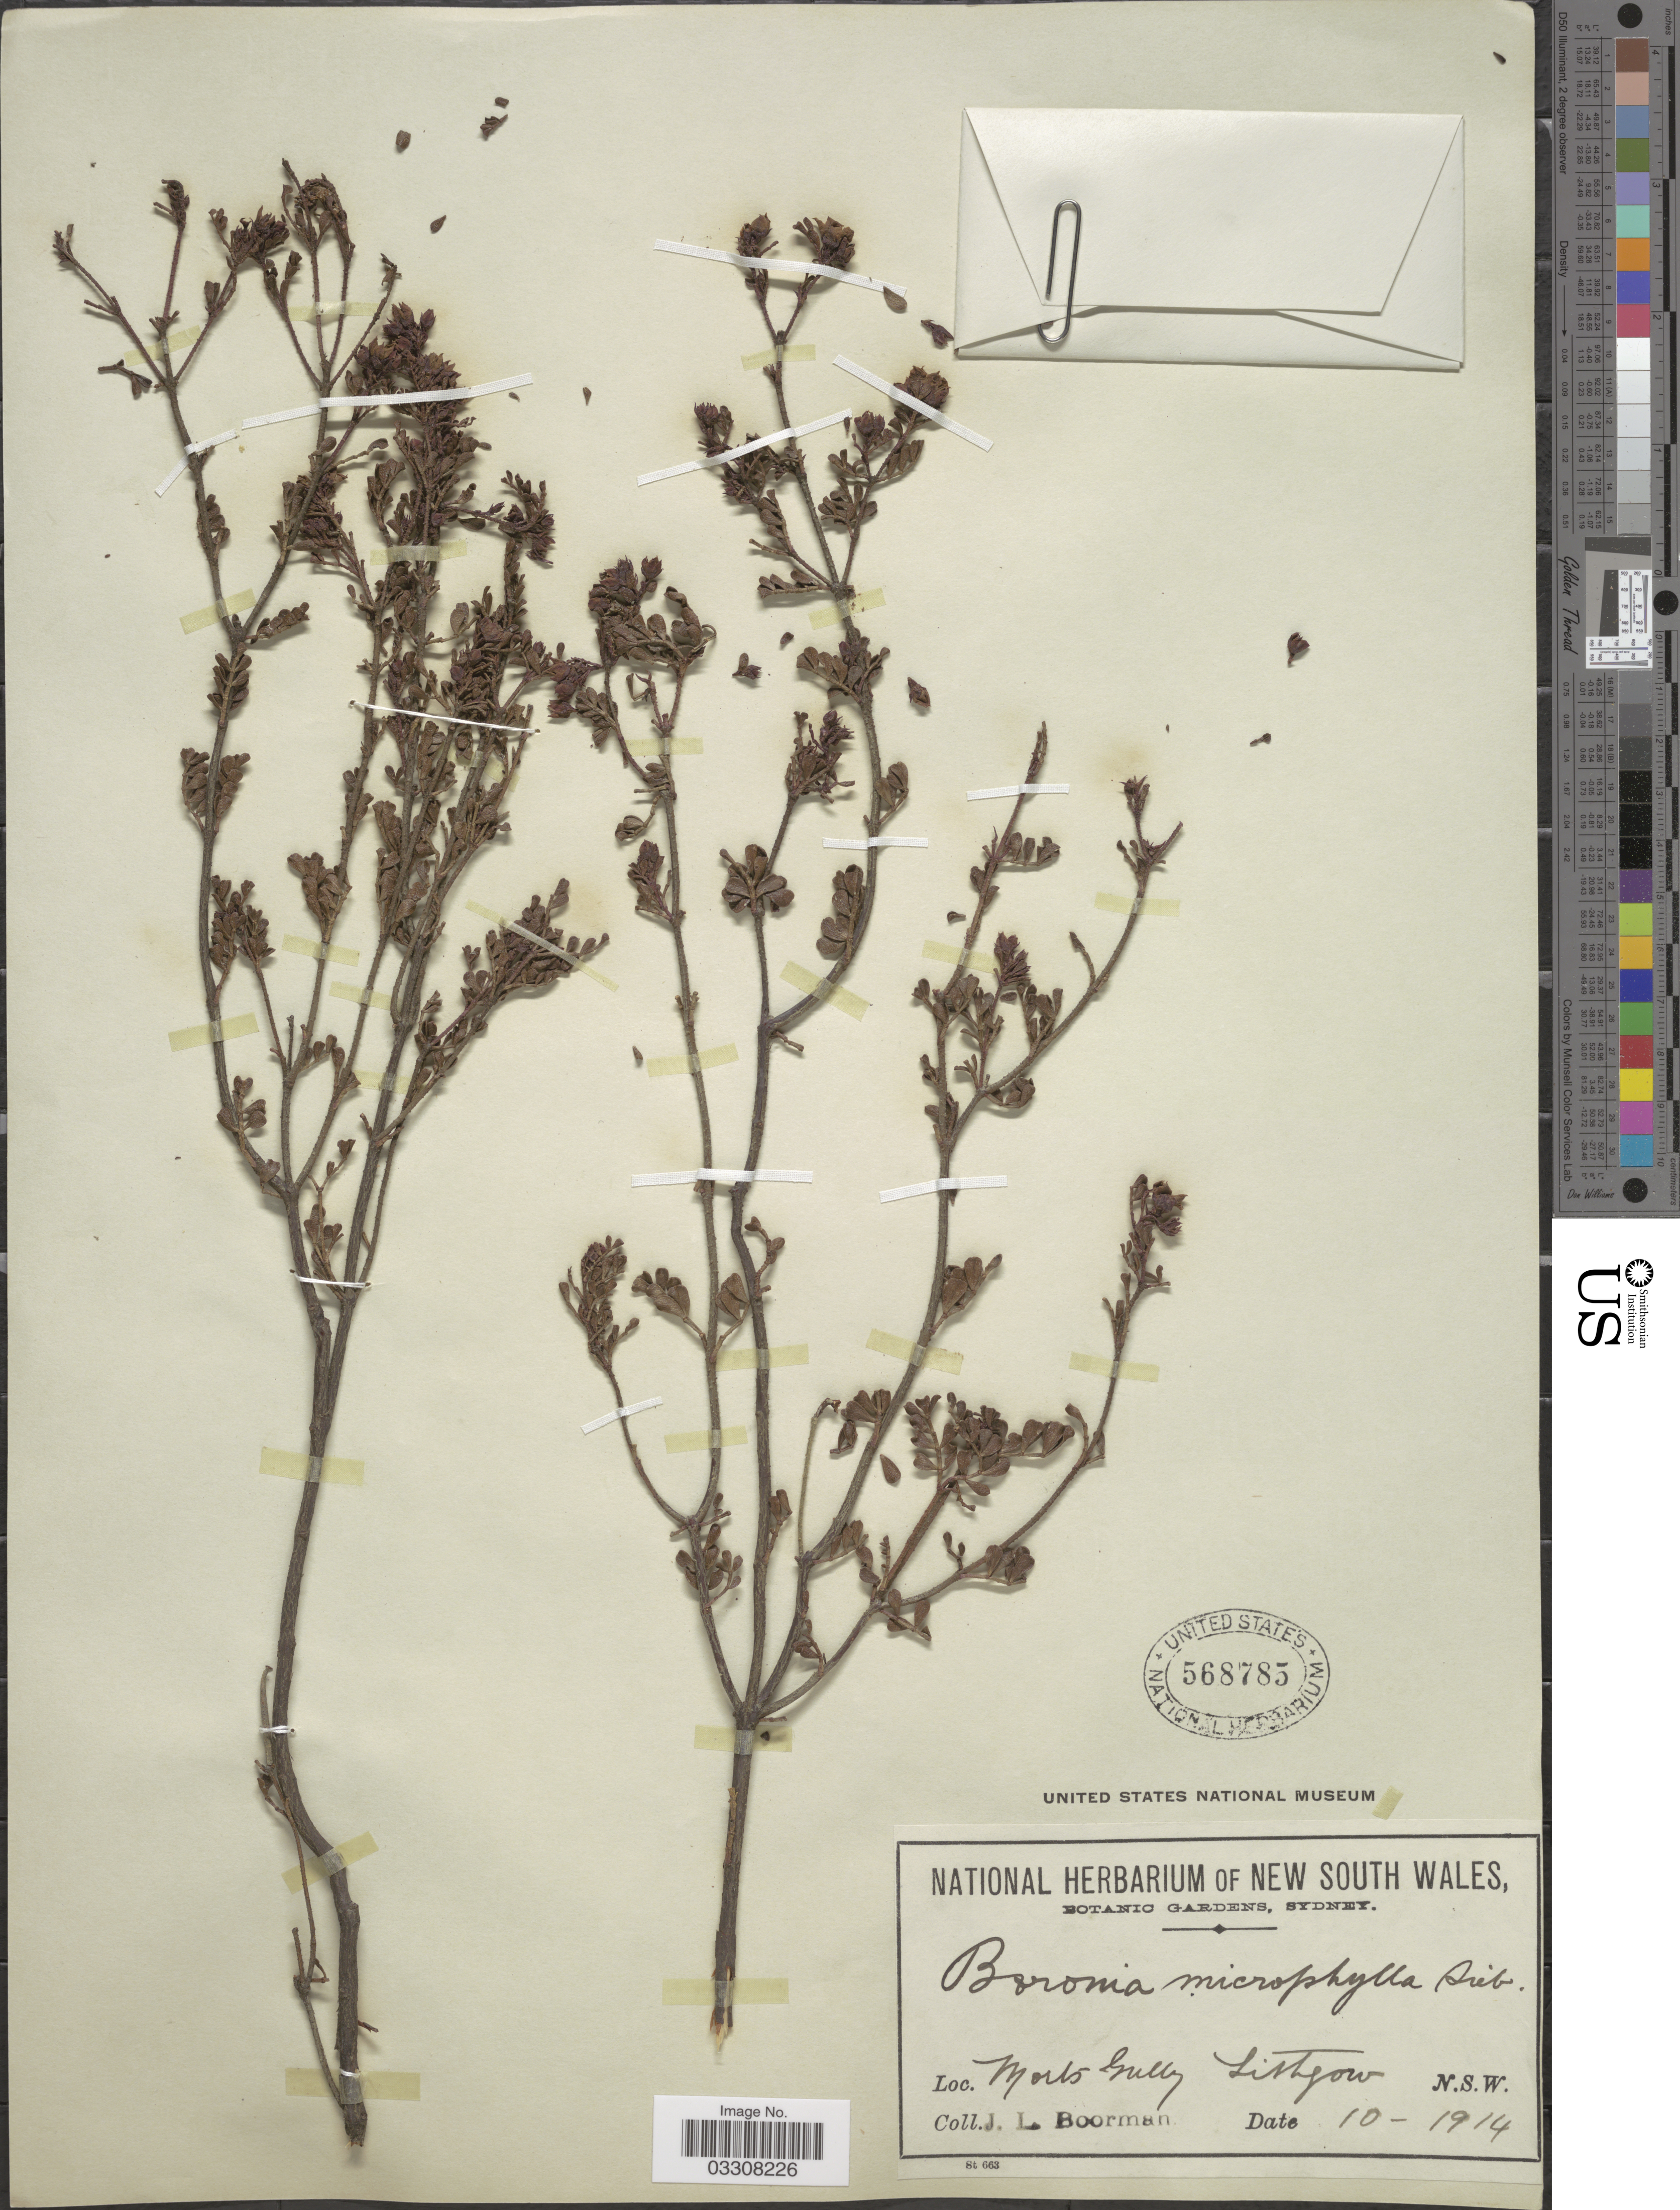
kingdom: Plantae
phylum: Tracheophyta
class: Magnoliopsida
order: Sapindales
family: Rutaceae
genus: Boronia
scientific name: Boronia microphylla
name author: Sieber ex Rchb.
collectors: J. Boorman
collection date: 1914-10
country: Australia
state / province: New South Wales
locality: Morts Gully Lithgow.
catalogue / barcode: US 568785